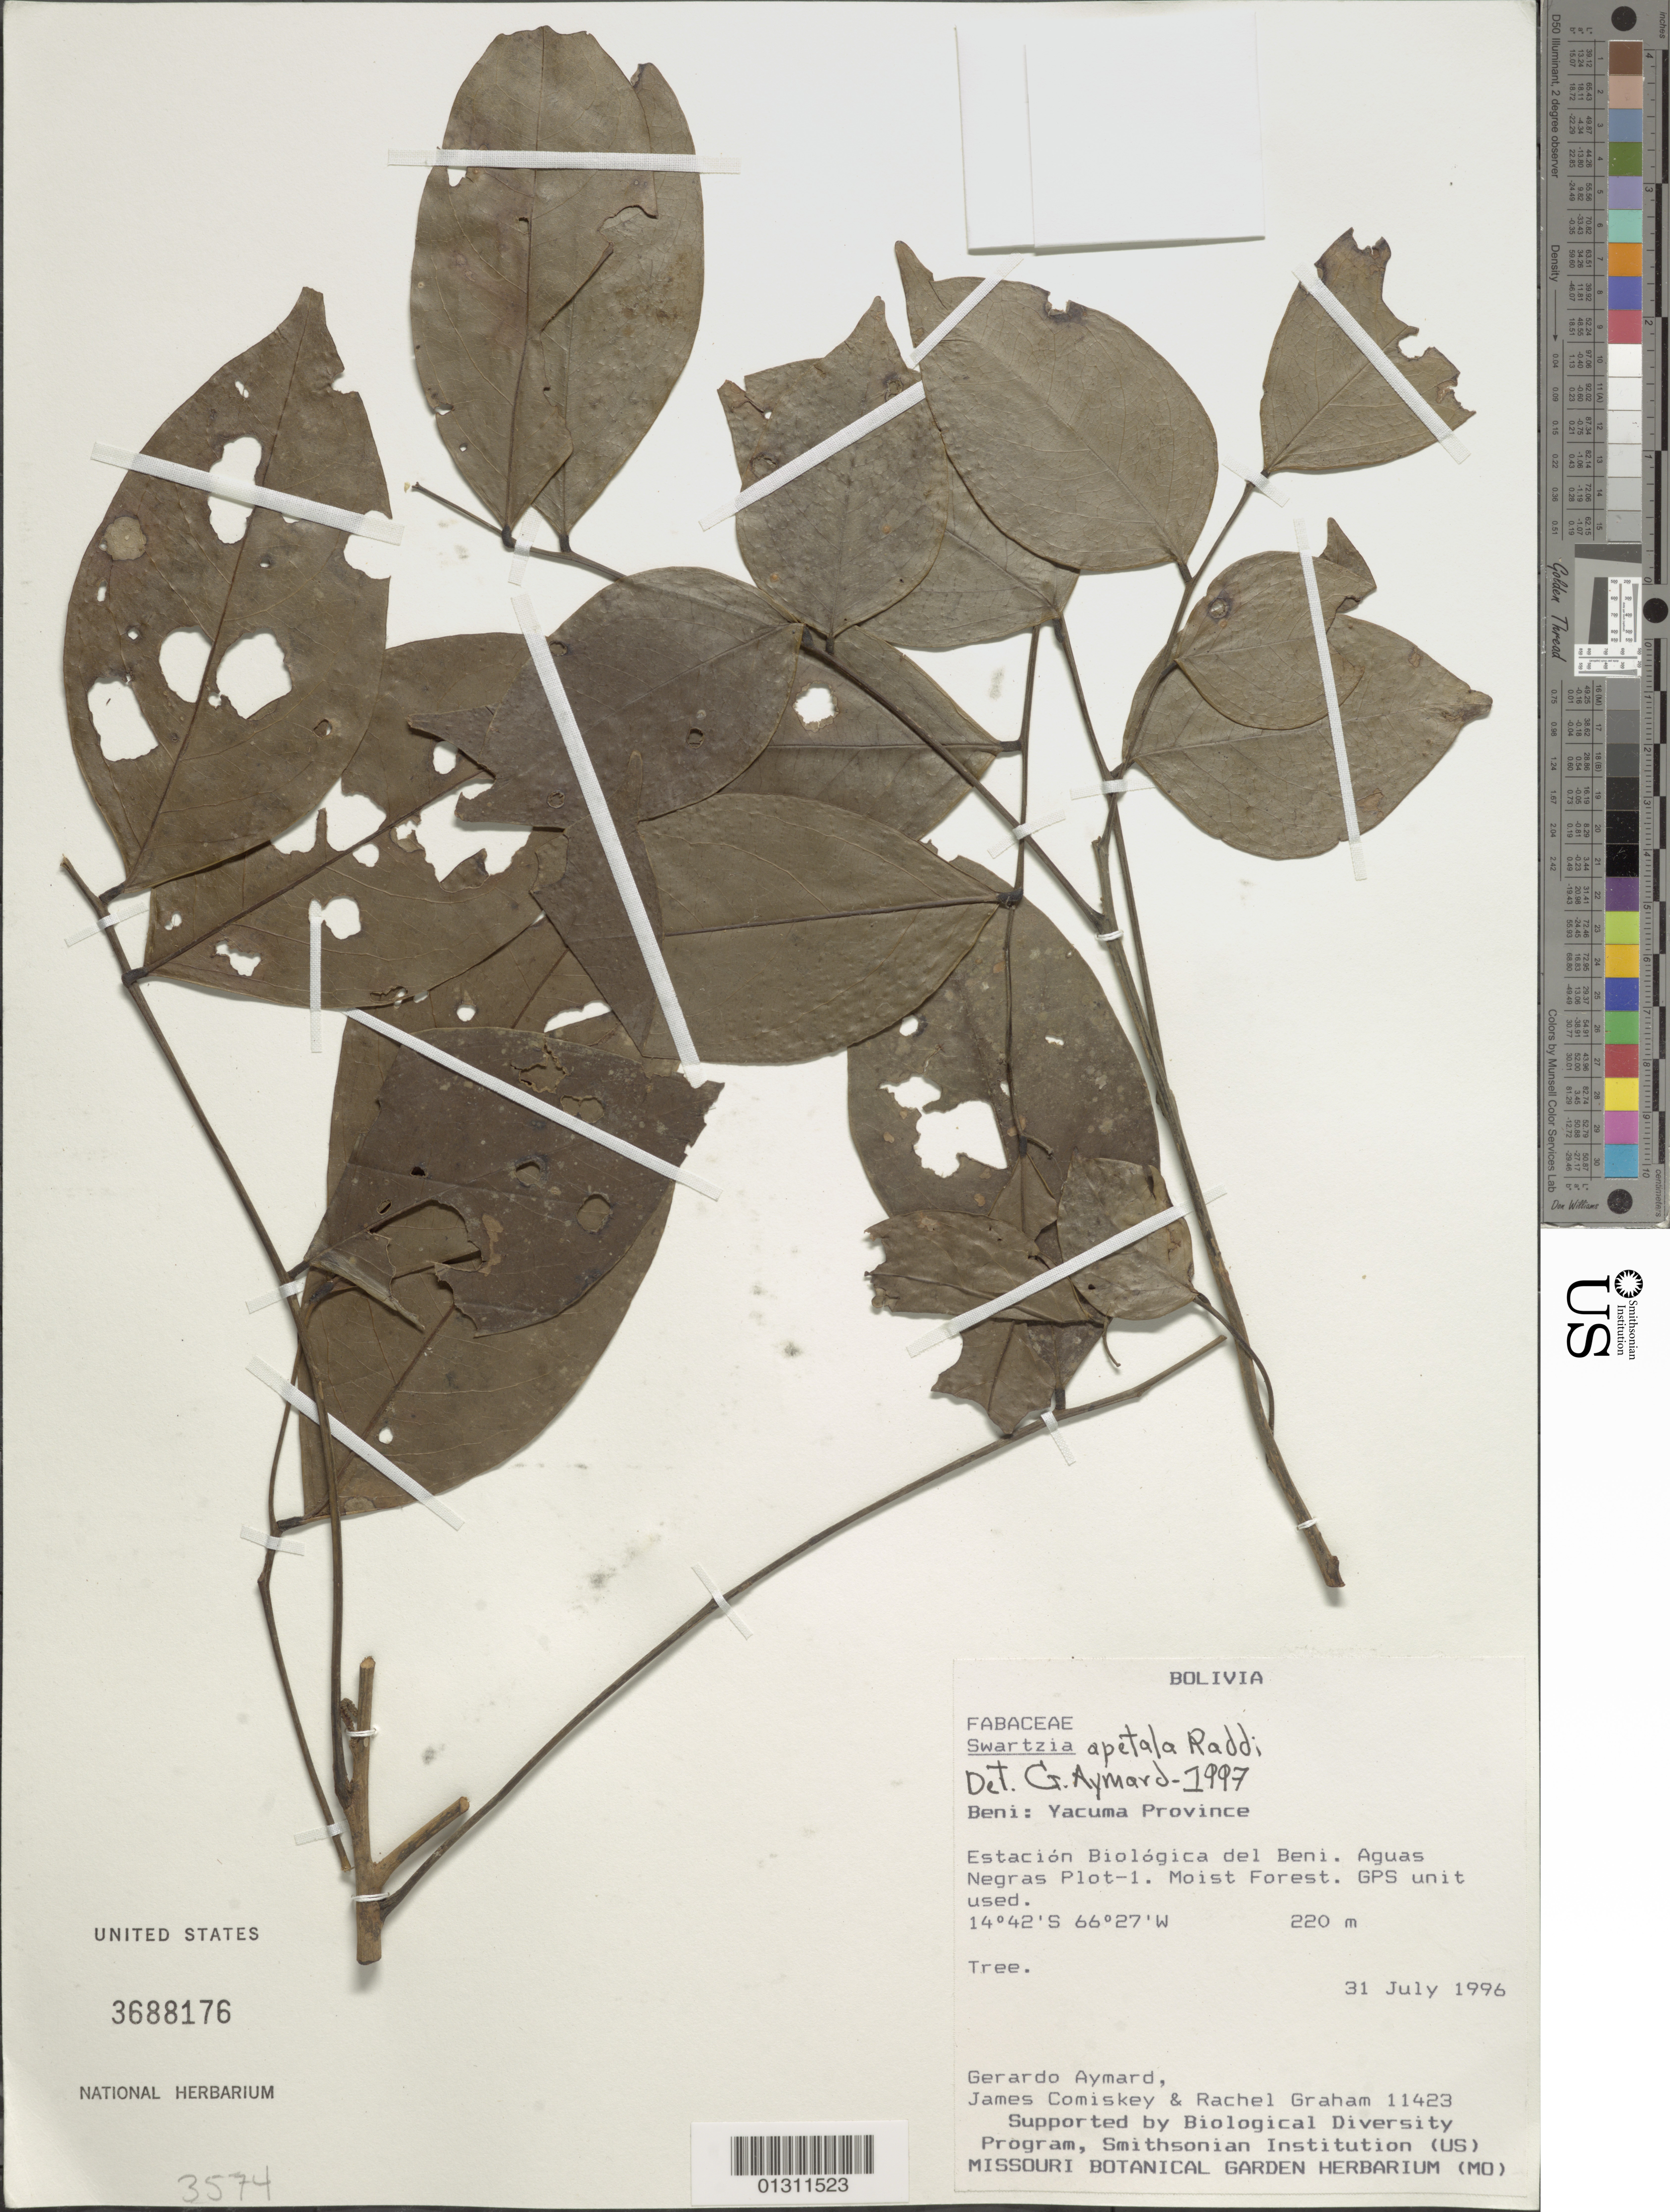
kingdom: Plantae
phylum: Tracheophyta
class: Magnoliopsida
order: Fabales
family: Fabaceae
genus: Swartzia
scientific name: Swartzia apetala var. apetala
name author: Raddi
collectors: G. A. Aymard, J. A. Comiskey & R. Graham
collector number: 11423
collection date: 1996-07-31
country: Bolivia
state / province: Beni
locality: Yacuma Province. Estacion Biologica del Beni. Aguas Negras Plot-1.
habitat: Moist Forest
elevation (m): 220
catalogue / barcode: US 3688176